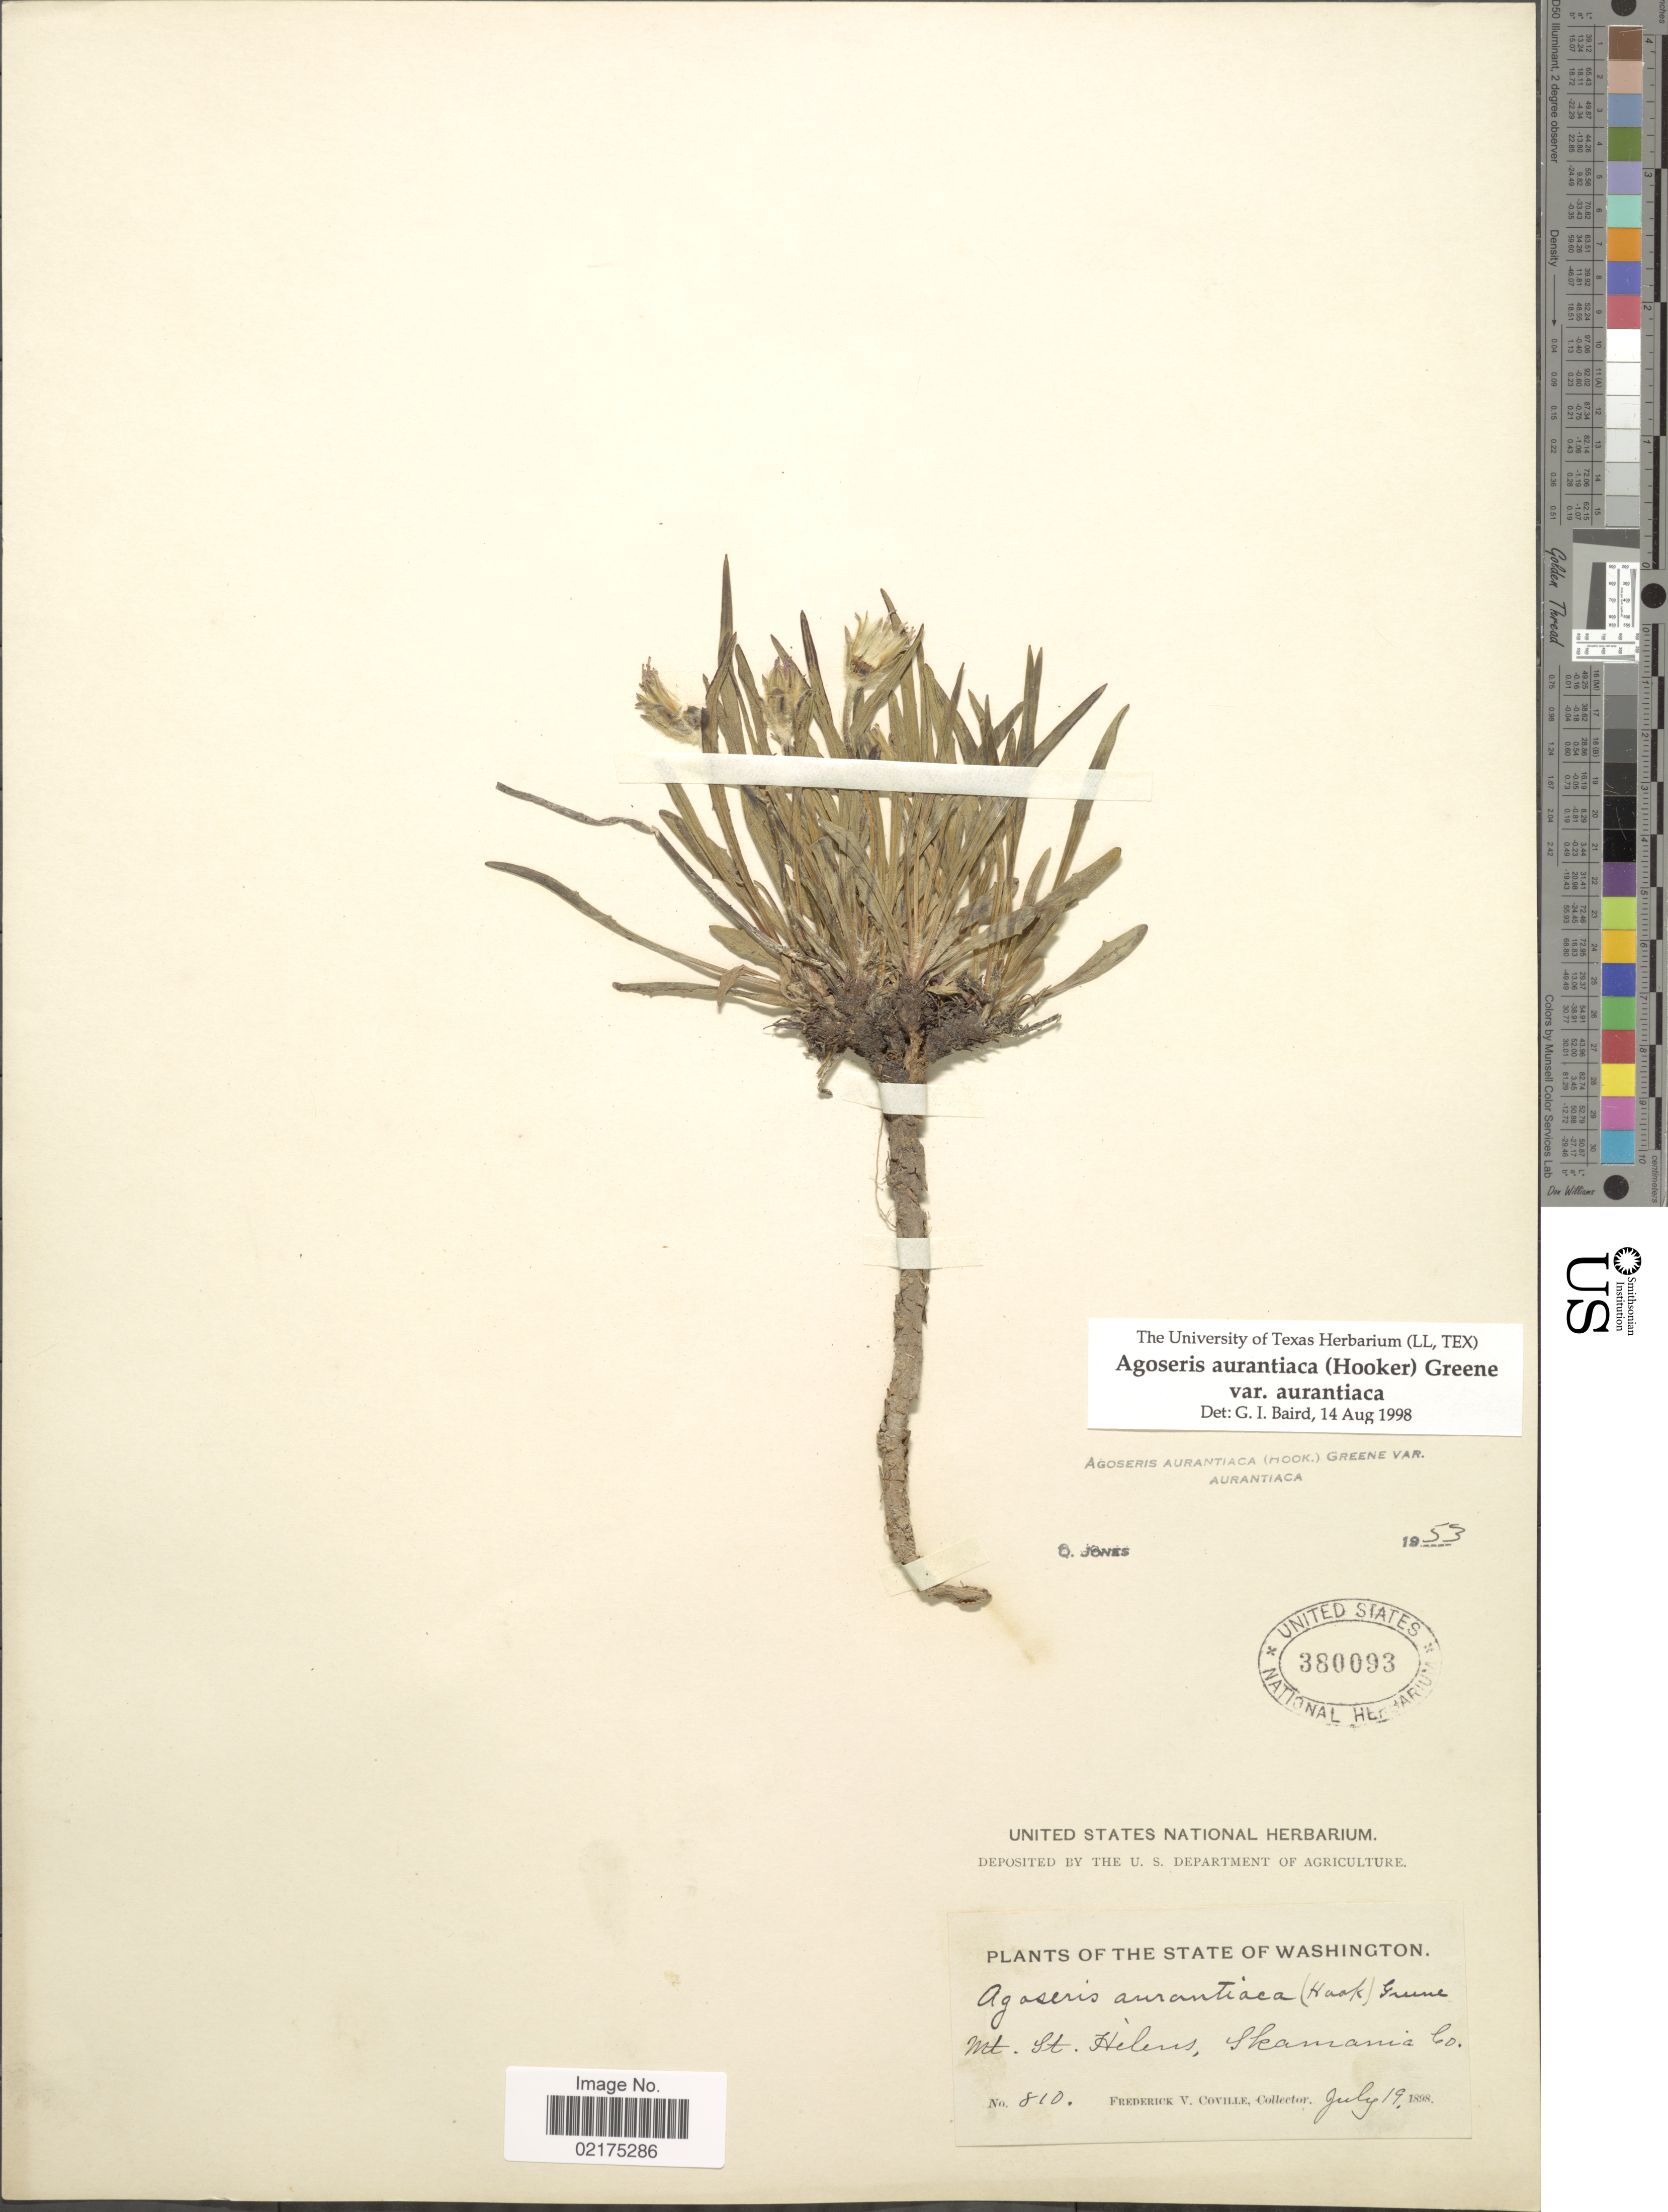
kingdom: Plantae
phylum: Tracheophyta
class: Magnoliopsida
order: Asterales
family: Asteraceae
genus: Agoseris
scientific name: Agoseris aurantiaca var. aurantiaca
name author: (Hook.) Greene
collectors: F. V. Coville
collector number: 810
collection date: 1898-07-19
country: United States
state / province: Washington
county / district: Skamania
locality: Mt. St. Helens, Skamania Co.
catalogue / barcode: US 380093